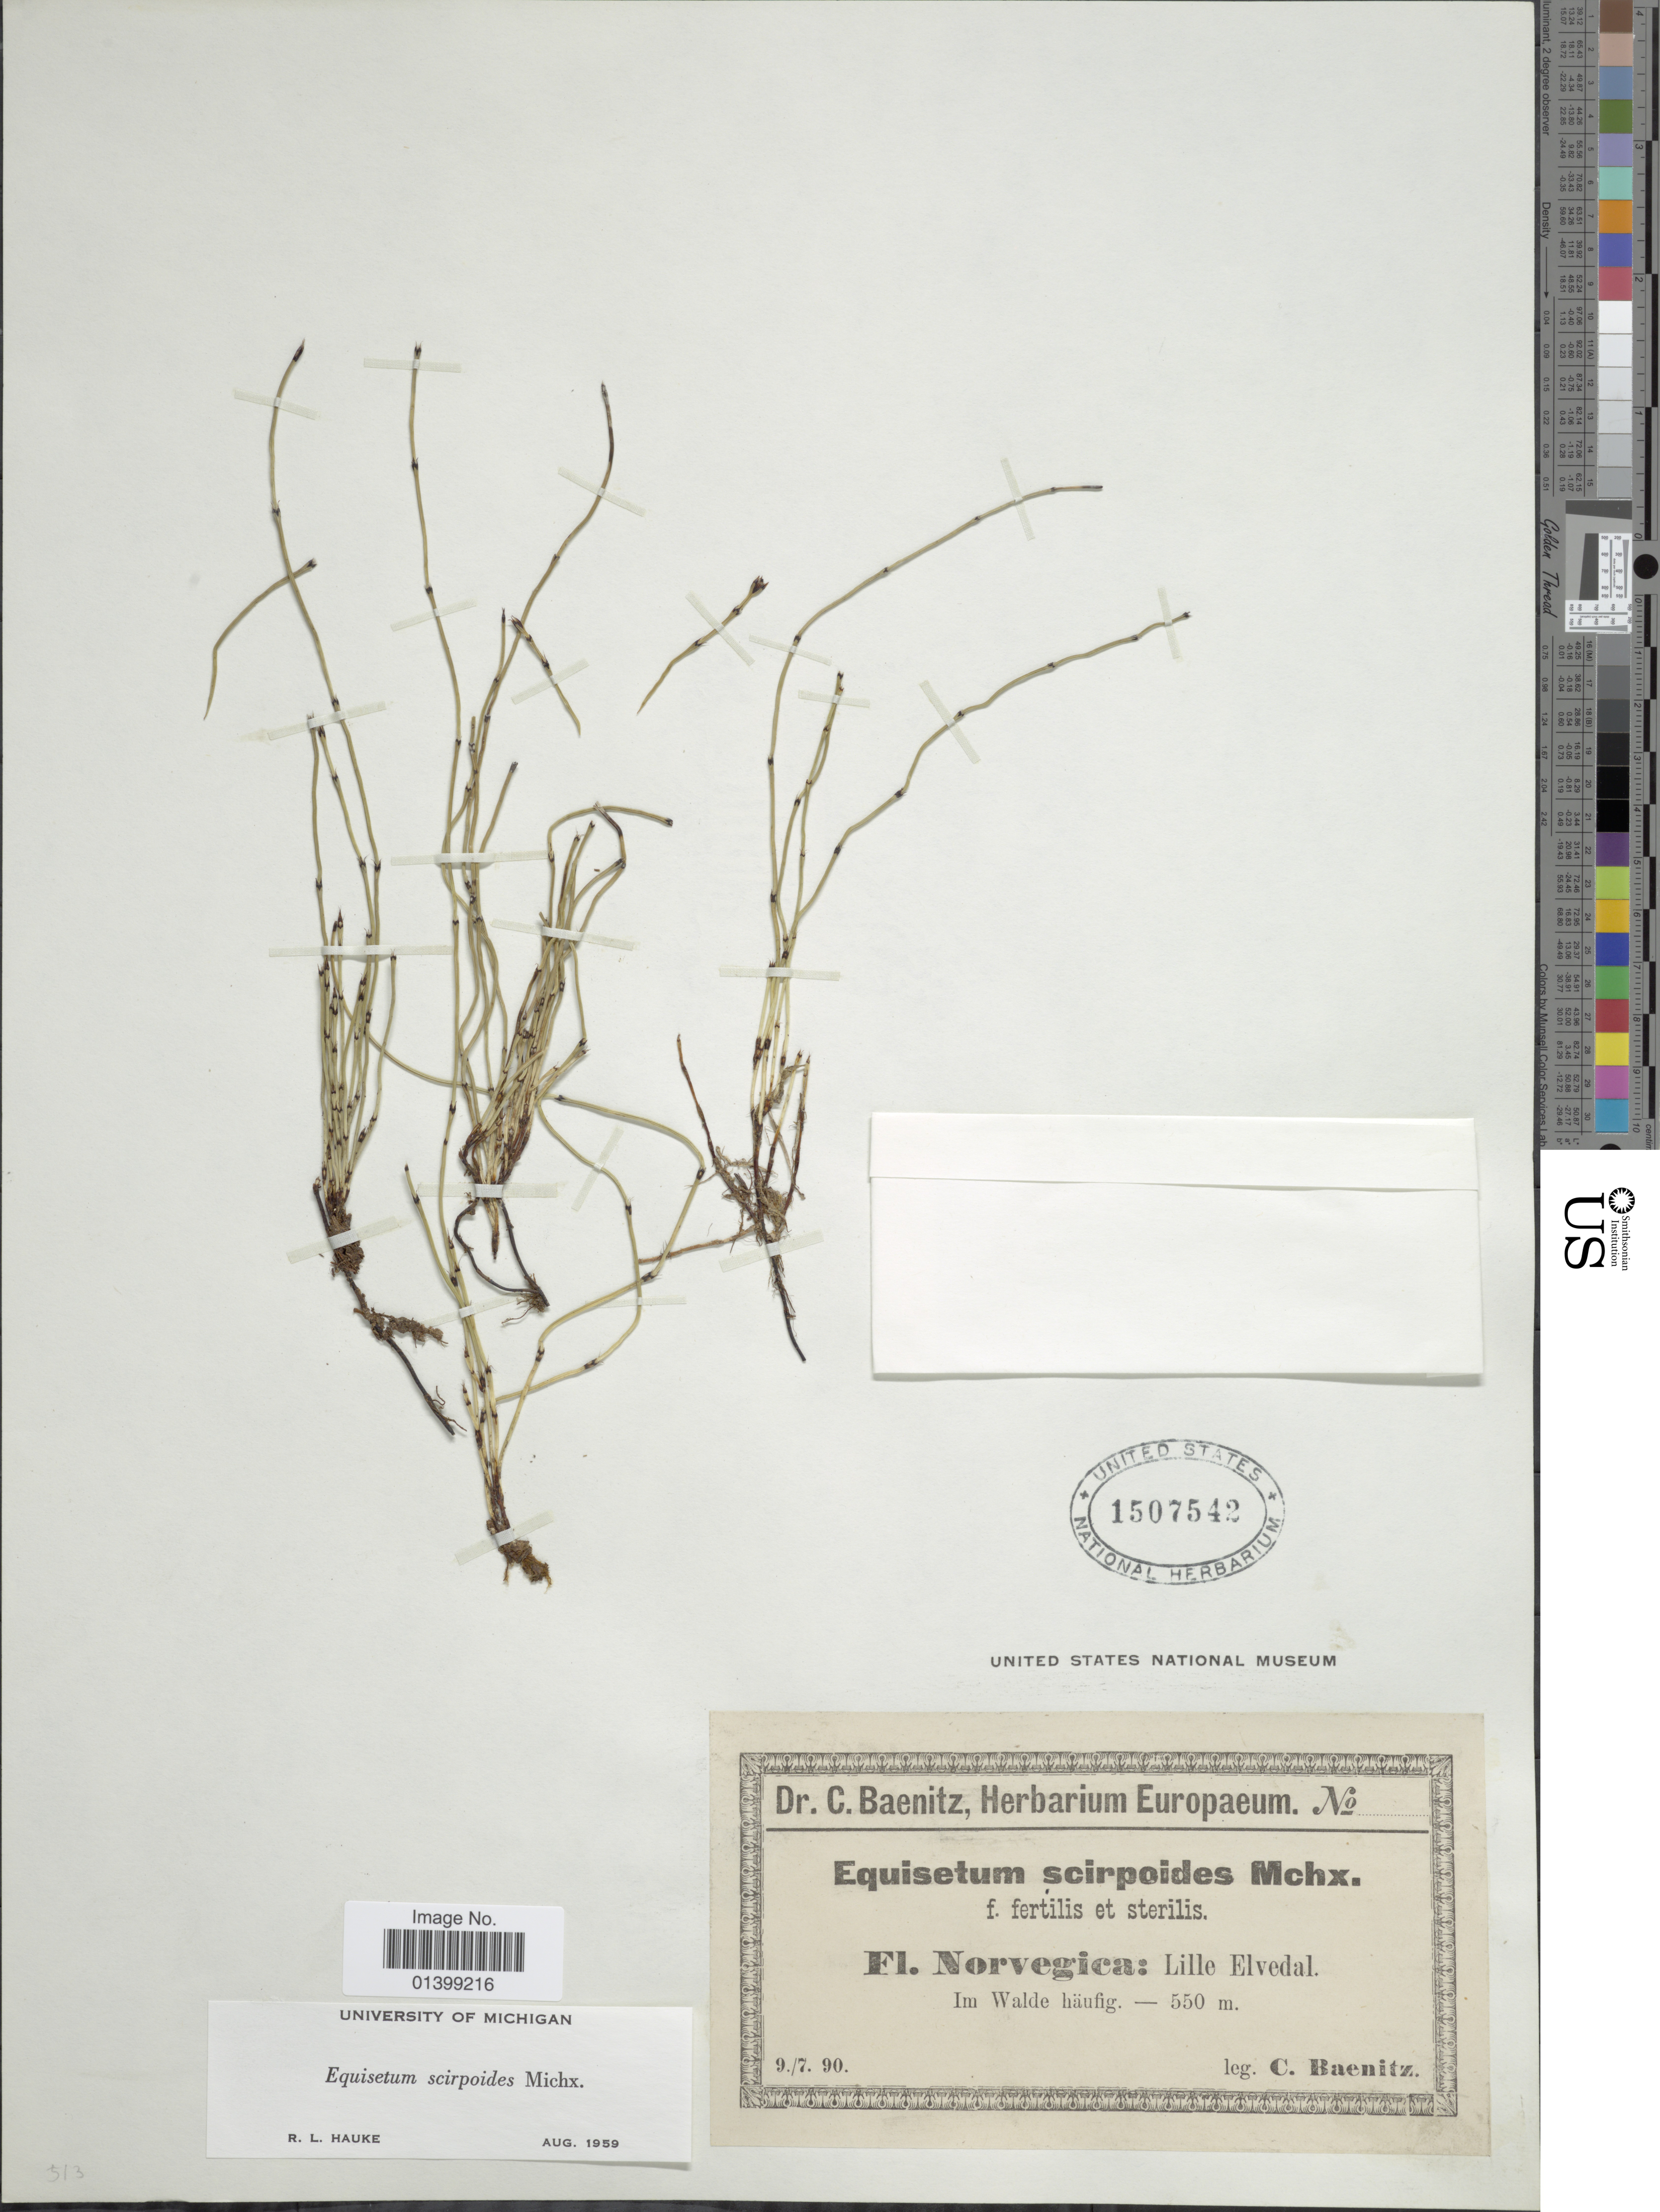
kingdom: Plantae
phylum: Tracheophyta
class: Polypodiopsida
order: Equisetales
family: Equisetaceae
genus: Equisetum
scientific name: Equisetum scirpoides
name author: Michx.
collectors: C. G. Baenitz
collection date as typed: Transcribed d/m/y: 9/7/90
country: Norway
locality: Norvegica: Lille Elvedal, Im Walde häufig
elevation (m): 550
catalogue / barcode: US 1507542